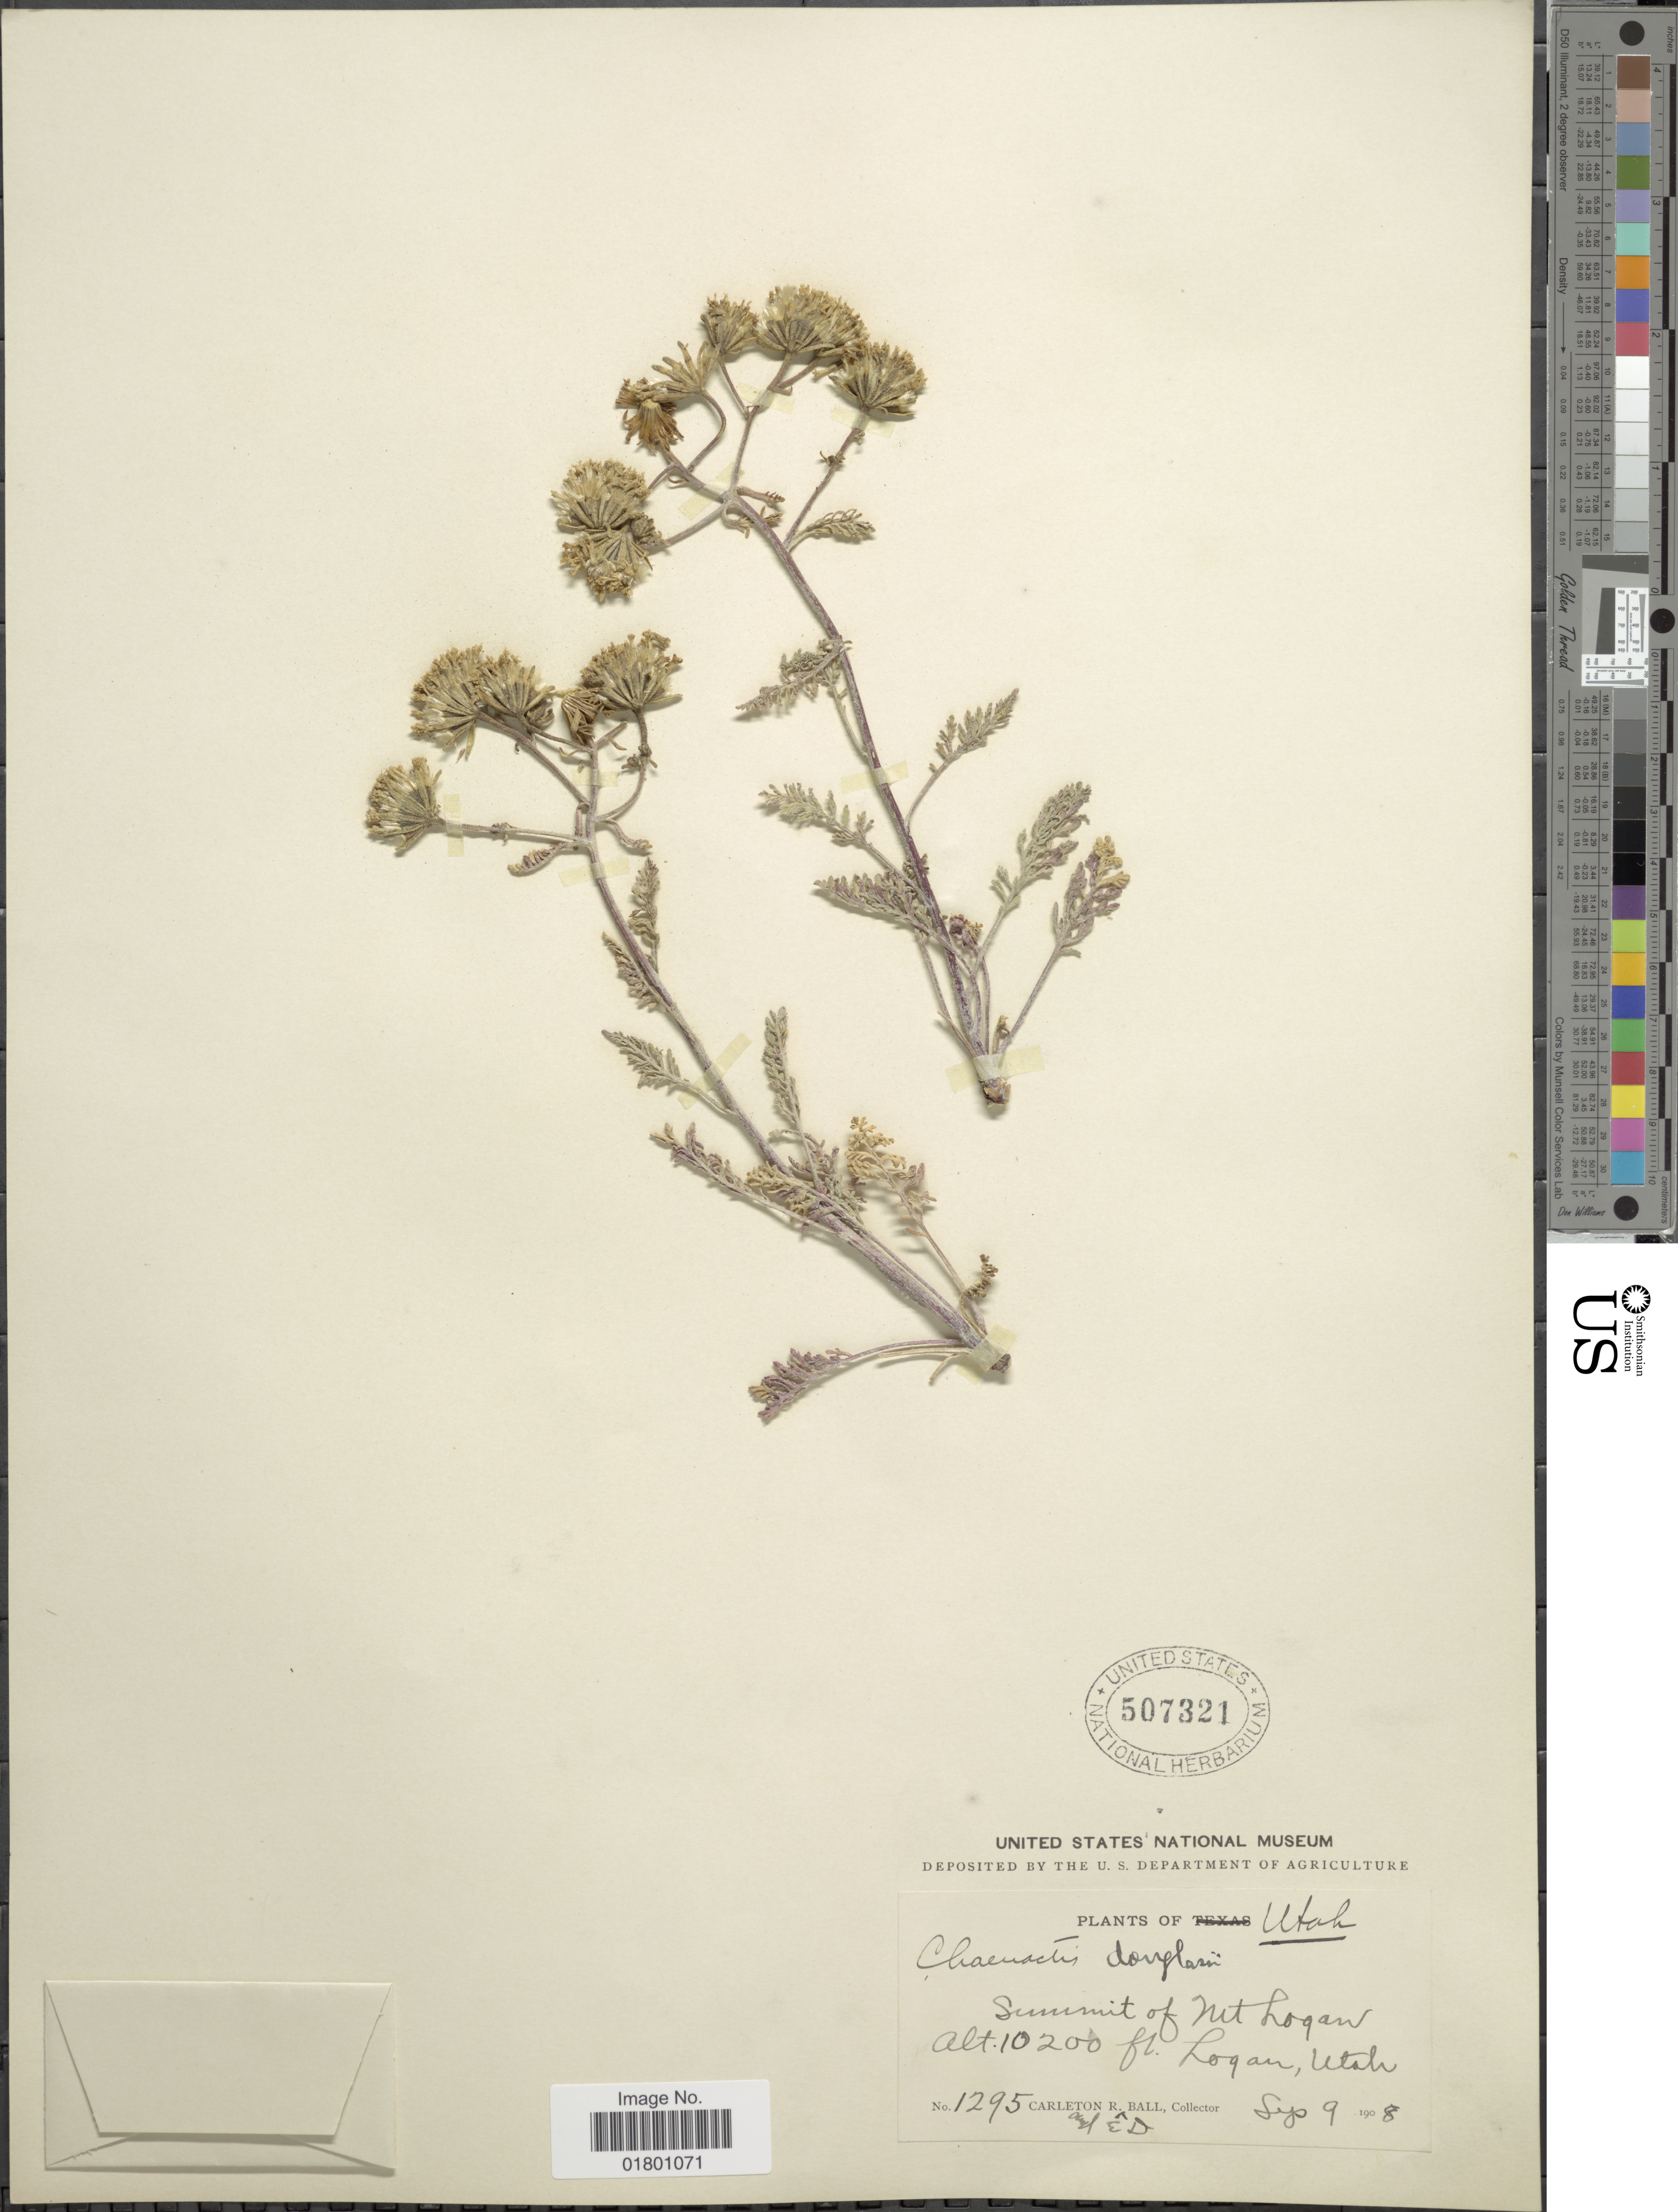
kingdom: Plantae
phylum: Tracheophyta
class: Magnoliopsida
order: Asterales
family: Asteraceae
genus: Chaenactis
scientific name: Chaenactis douglasii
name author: Hook. & Arn.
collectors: C. R. Ball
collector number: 1295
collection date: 1908-09-09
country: United States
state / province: Utah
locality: Summit of Mt Logan, Logan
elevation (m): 3109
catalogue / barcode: US 507321